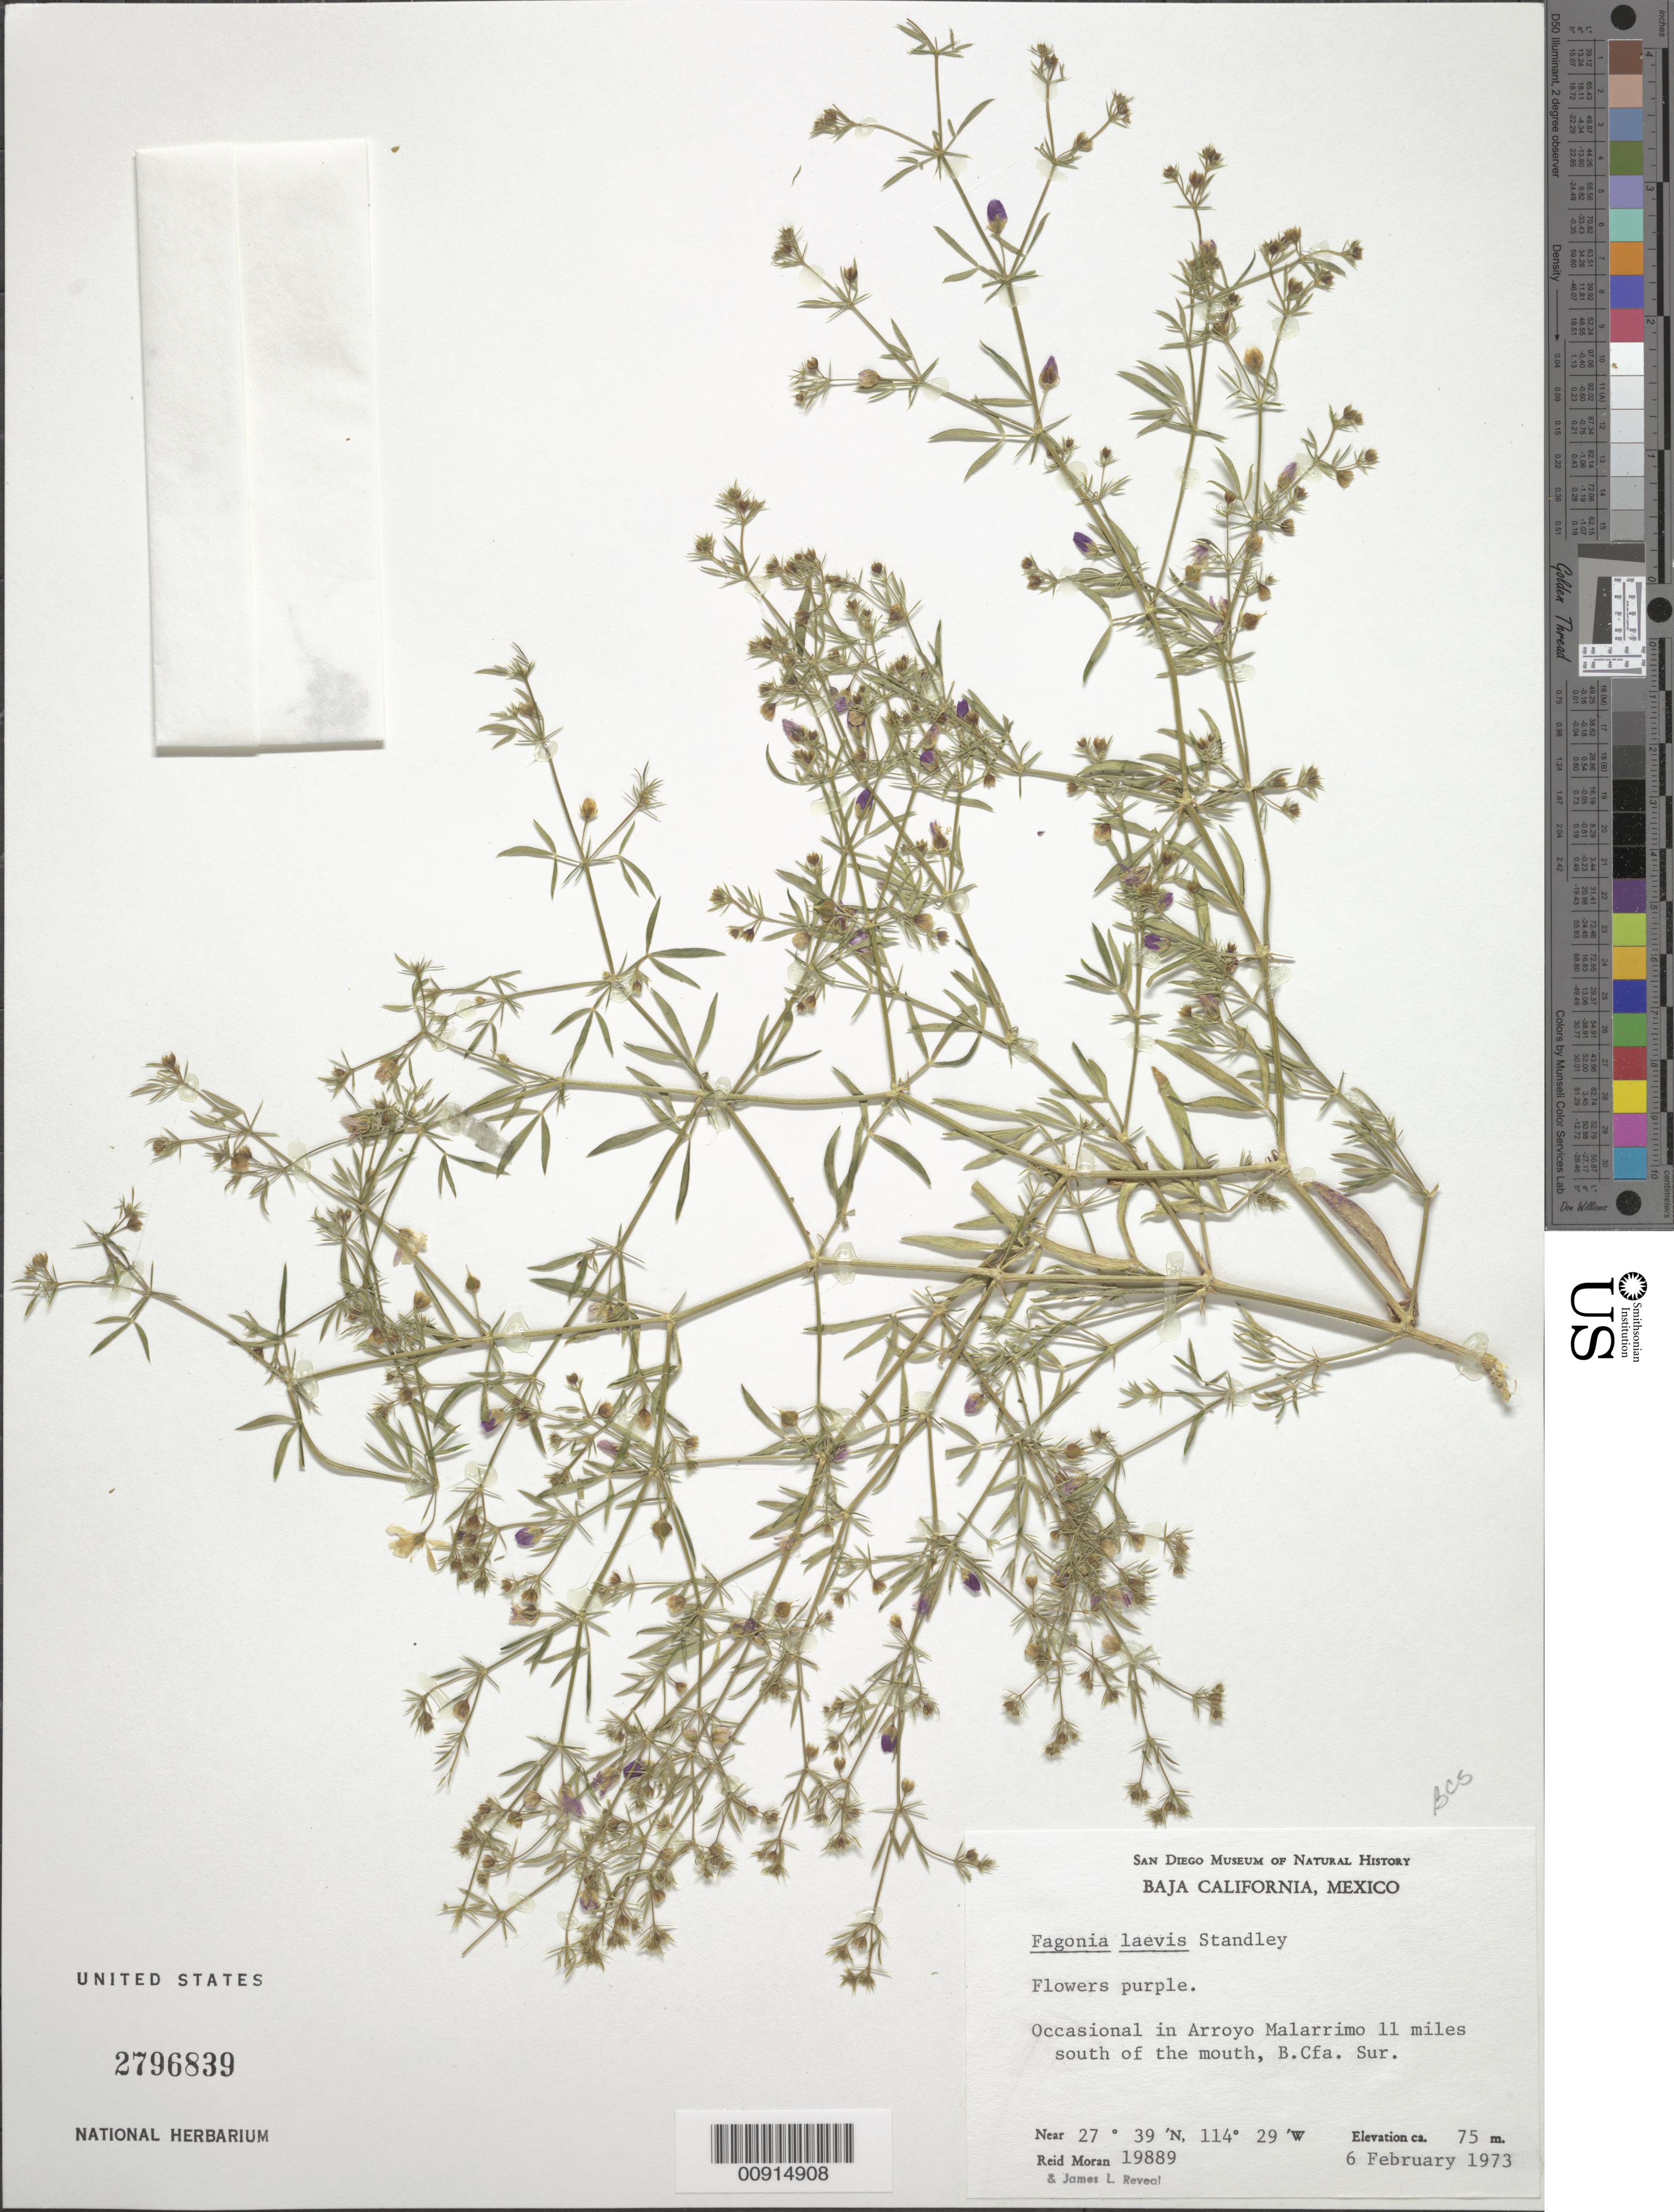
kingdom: Plantae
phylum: Tracheophyta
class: Magnoliopsida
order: Zygophyllales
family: Zygophyllaceae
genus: Fagonia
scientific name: Fagonia laevis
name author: Standl.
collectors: R. V. Moran & J. L. Reveal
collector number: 19889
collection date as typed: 06 Feb 1973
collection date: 1973-02-06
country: Mexico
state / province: Baja California Sur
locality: Arroyo Malarrimo 11 miles south of the mouth, Baja California Sur.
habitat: Occasional in Arroyo Malarrimo.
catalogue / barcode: US 2796839